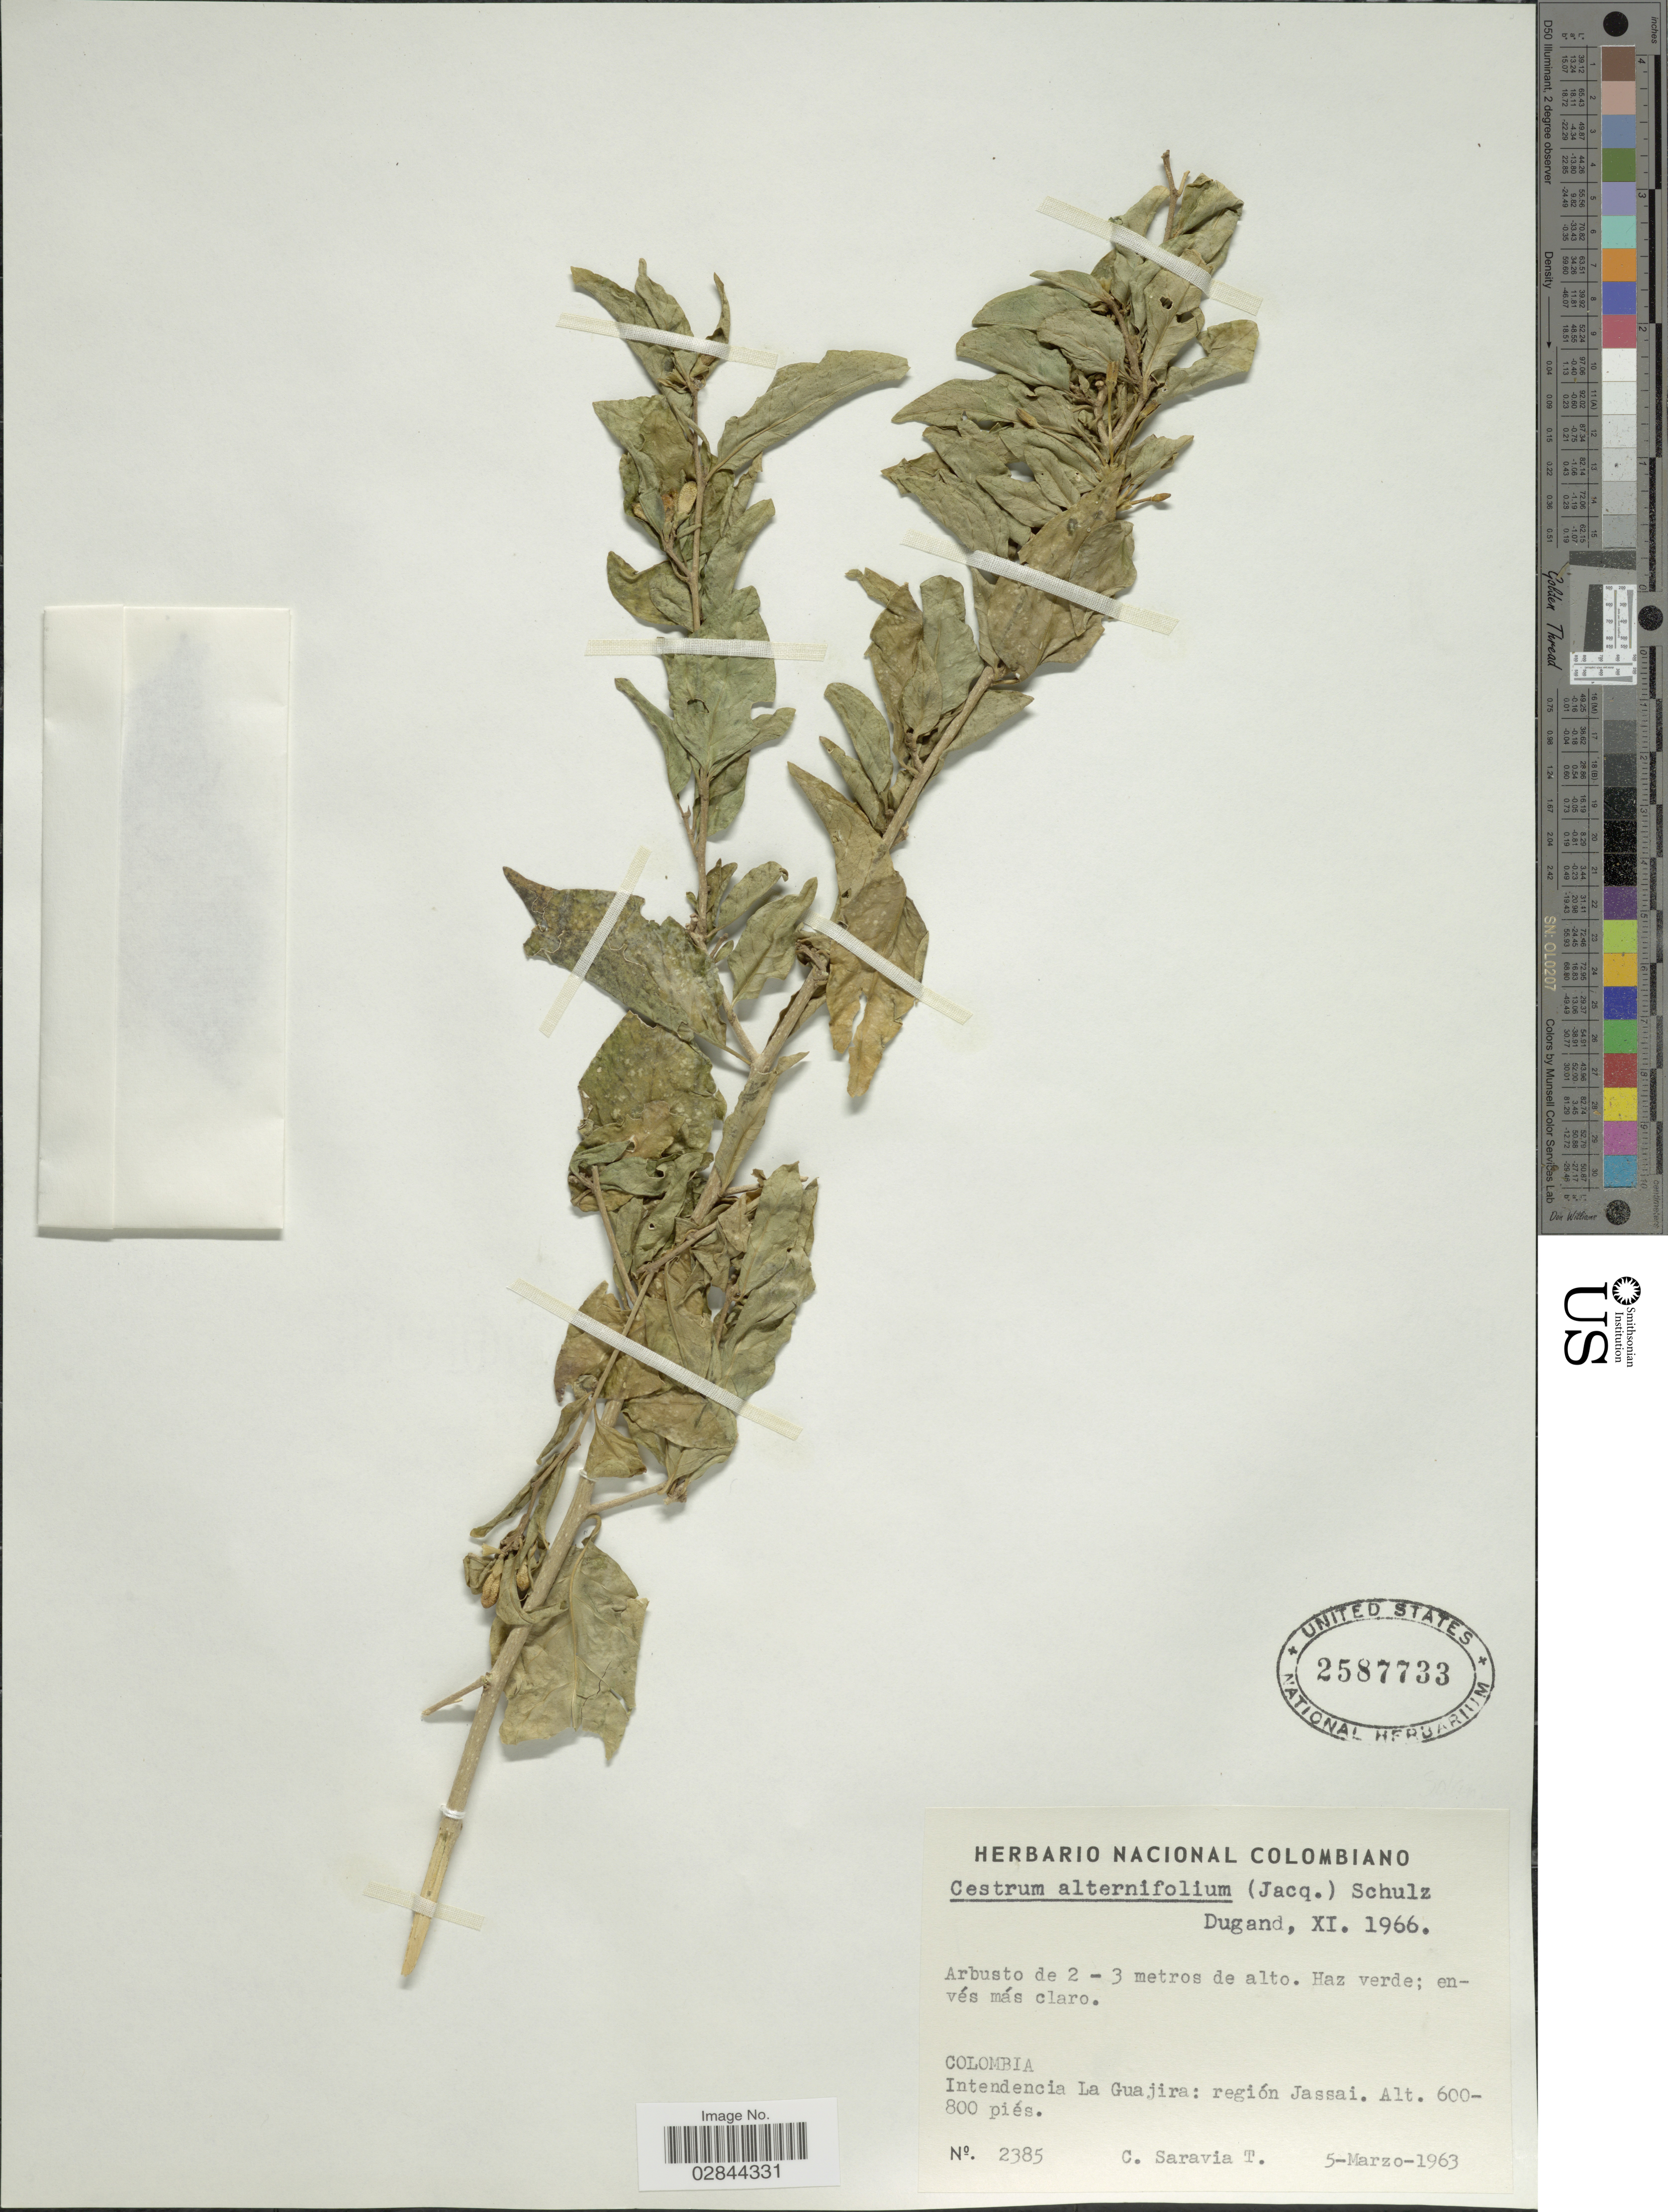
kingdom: Plantae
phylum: Tracheophyta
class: Magnoliopsida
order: Solanales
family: Solanaceae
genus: Cestrum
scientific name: Cestrum alternifolium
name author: (Jacq.) O.E. Schulz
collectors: C. Saravia T.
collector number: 2385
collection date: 1963-03-05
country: Colombia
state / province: La Guajira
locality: Intendencia La Guajira, región Jassai.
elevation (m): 183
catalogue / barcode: US 2587733